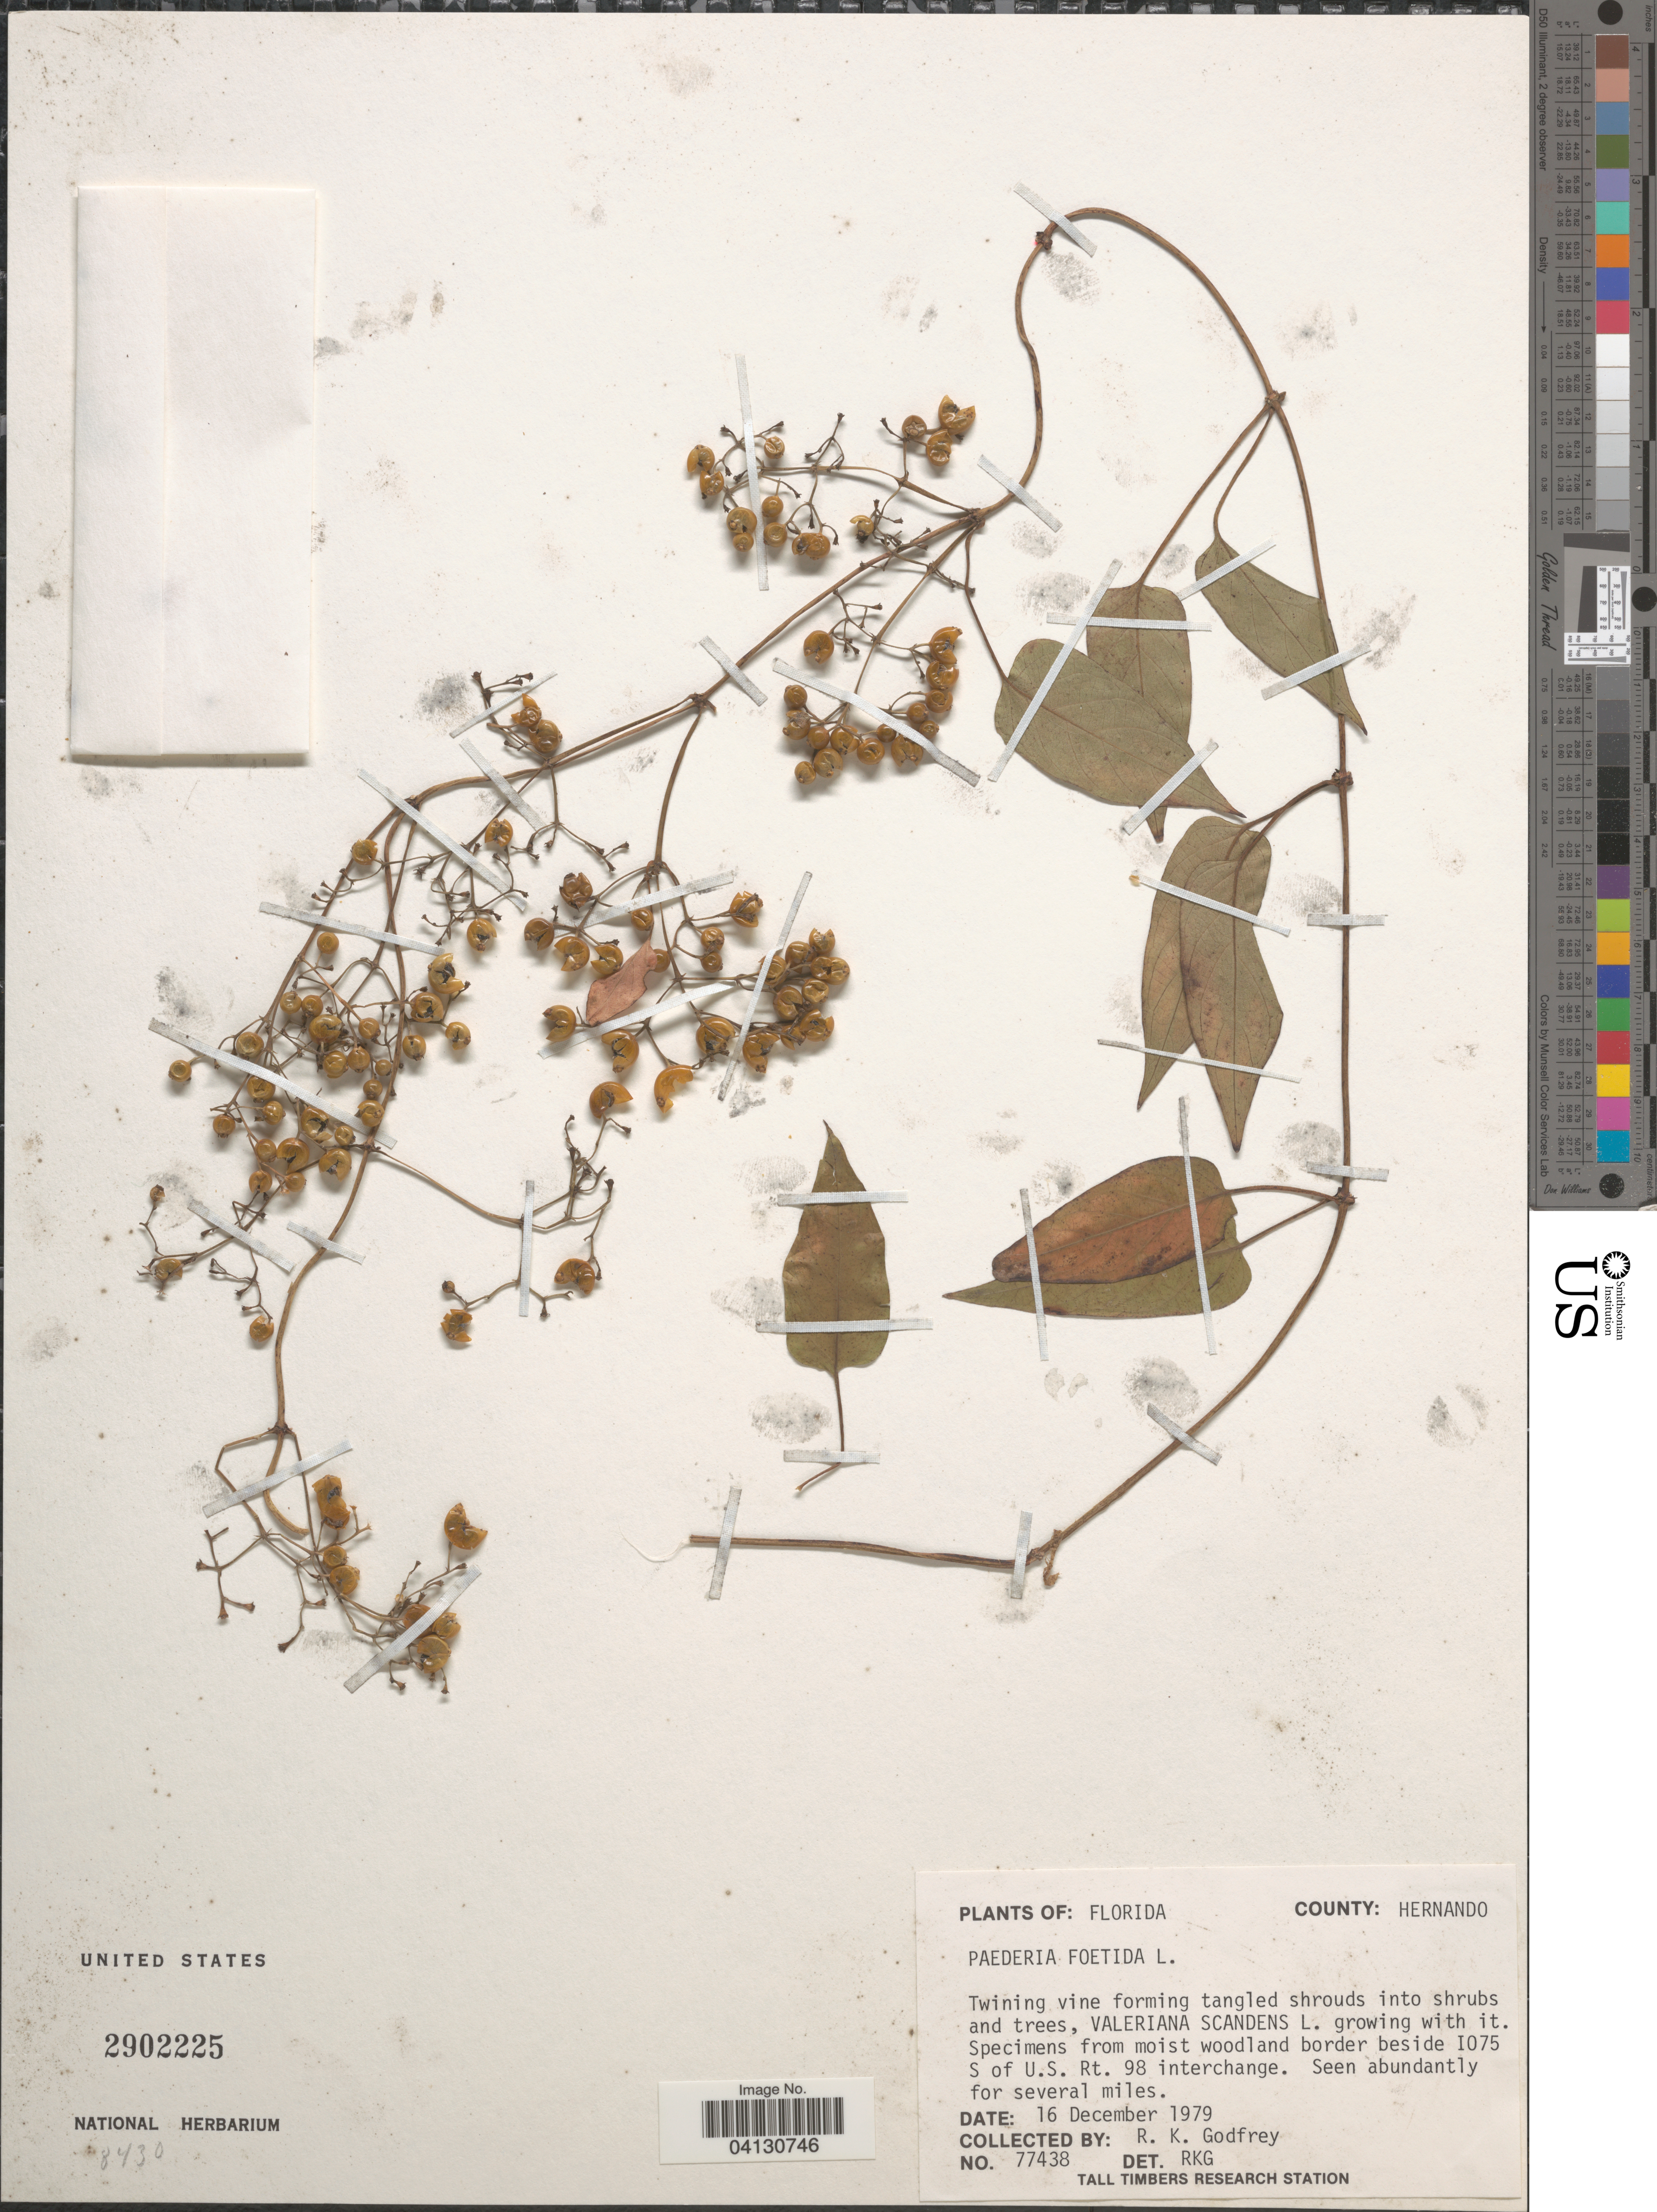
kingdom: Plantae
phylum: Tracheophyta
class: Magnoliopsida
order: Gentianales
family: Rubiaceae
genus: Paederia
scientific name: Paederia foetida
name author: L.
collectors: R. K. Godfrey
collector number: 77438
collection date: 1979-12-16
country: United States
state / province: Florida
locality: County: Hernando. Specimens from moist woodland border beside I075 S of U.S. Rt. 98 interchange. Seen abundantly for several miles.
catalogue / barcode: US 2902225